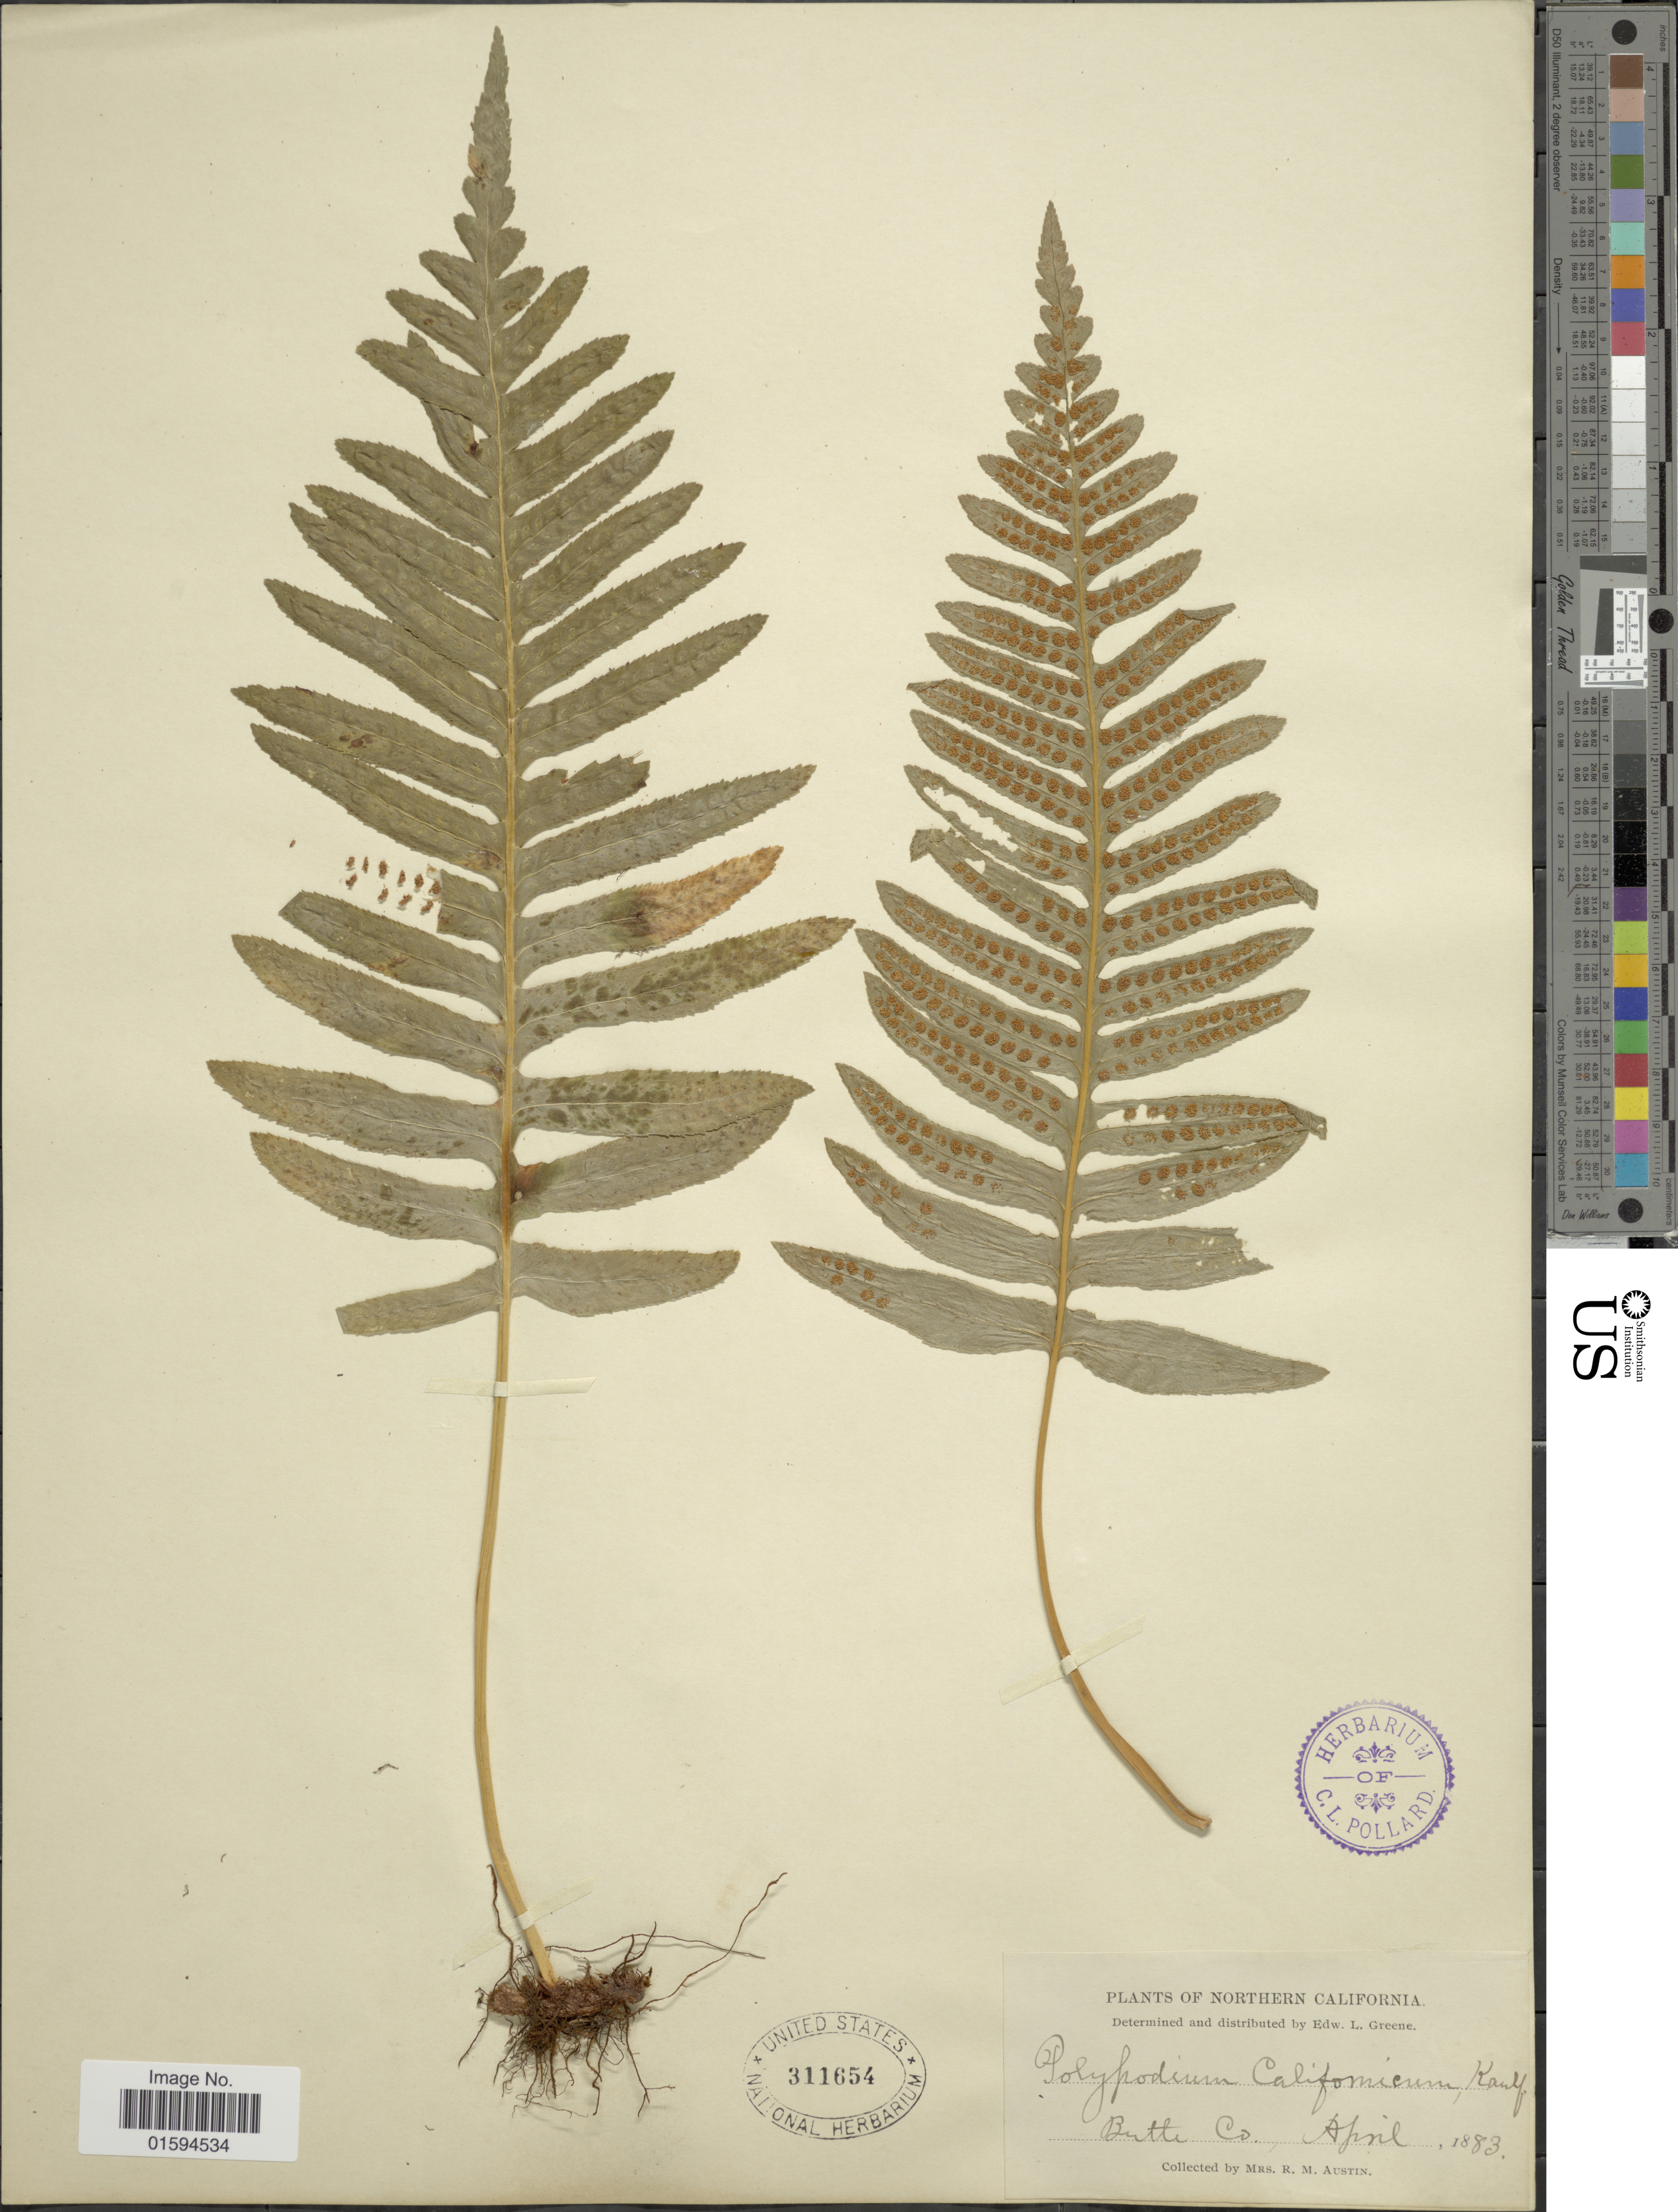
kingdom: Plantae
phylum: Tracheophyta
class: Polypodiopsida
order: Polypodiales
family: Polypodiaceae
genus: Polypodium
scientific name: Polypodium californicum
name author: Kaulf.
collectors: R. Austin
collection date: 1883-04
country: United States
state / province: California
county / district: Butte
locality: Northern California, Butte Co.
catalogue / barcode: US 311654